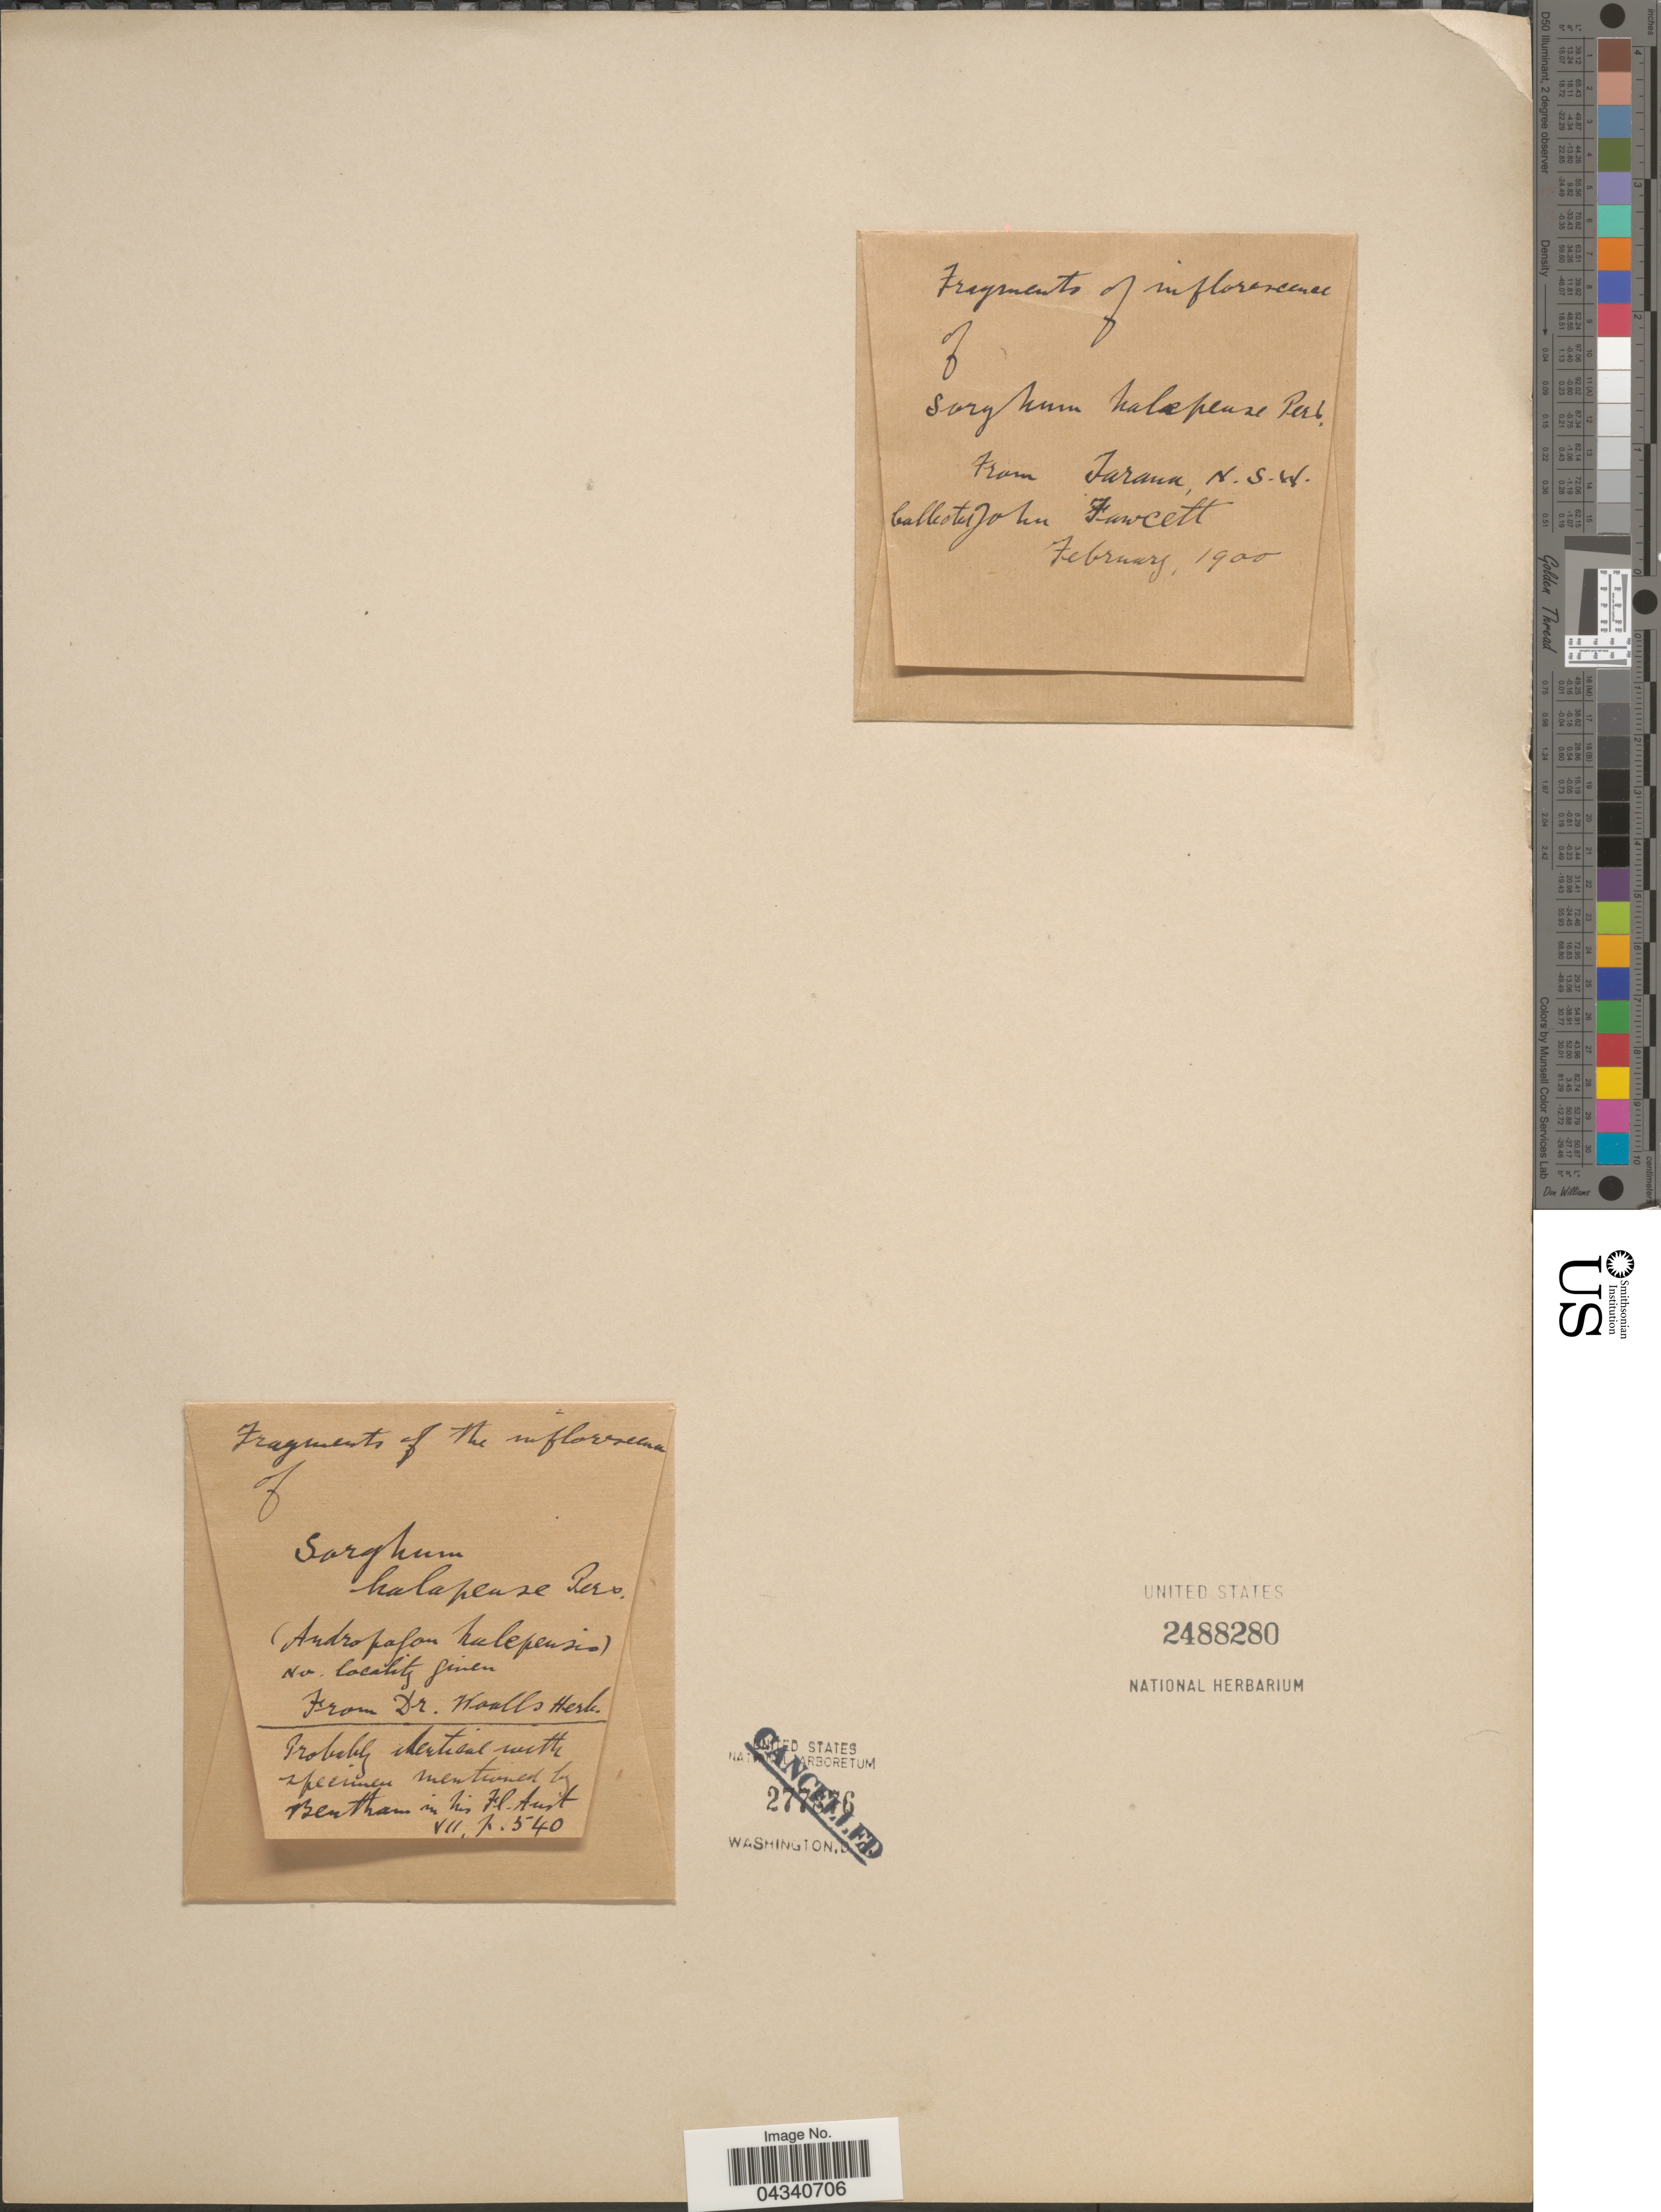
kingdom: Plantae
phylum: Tracheophyta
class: Liliopsida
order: Poales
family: Poaceae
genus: Sorghum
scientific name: Sorghum halepense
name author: (L.) Pers.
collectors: J. Fawcett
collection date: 1900-02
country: Australia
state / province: New South Wales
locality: Tarana.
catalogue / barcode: US 2488280